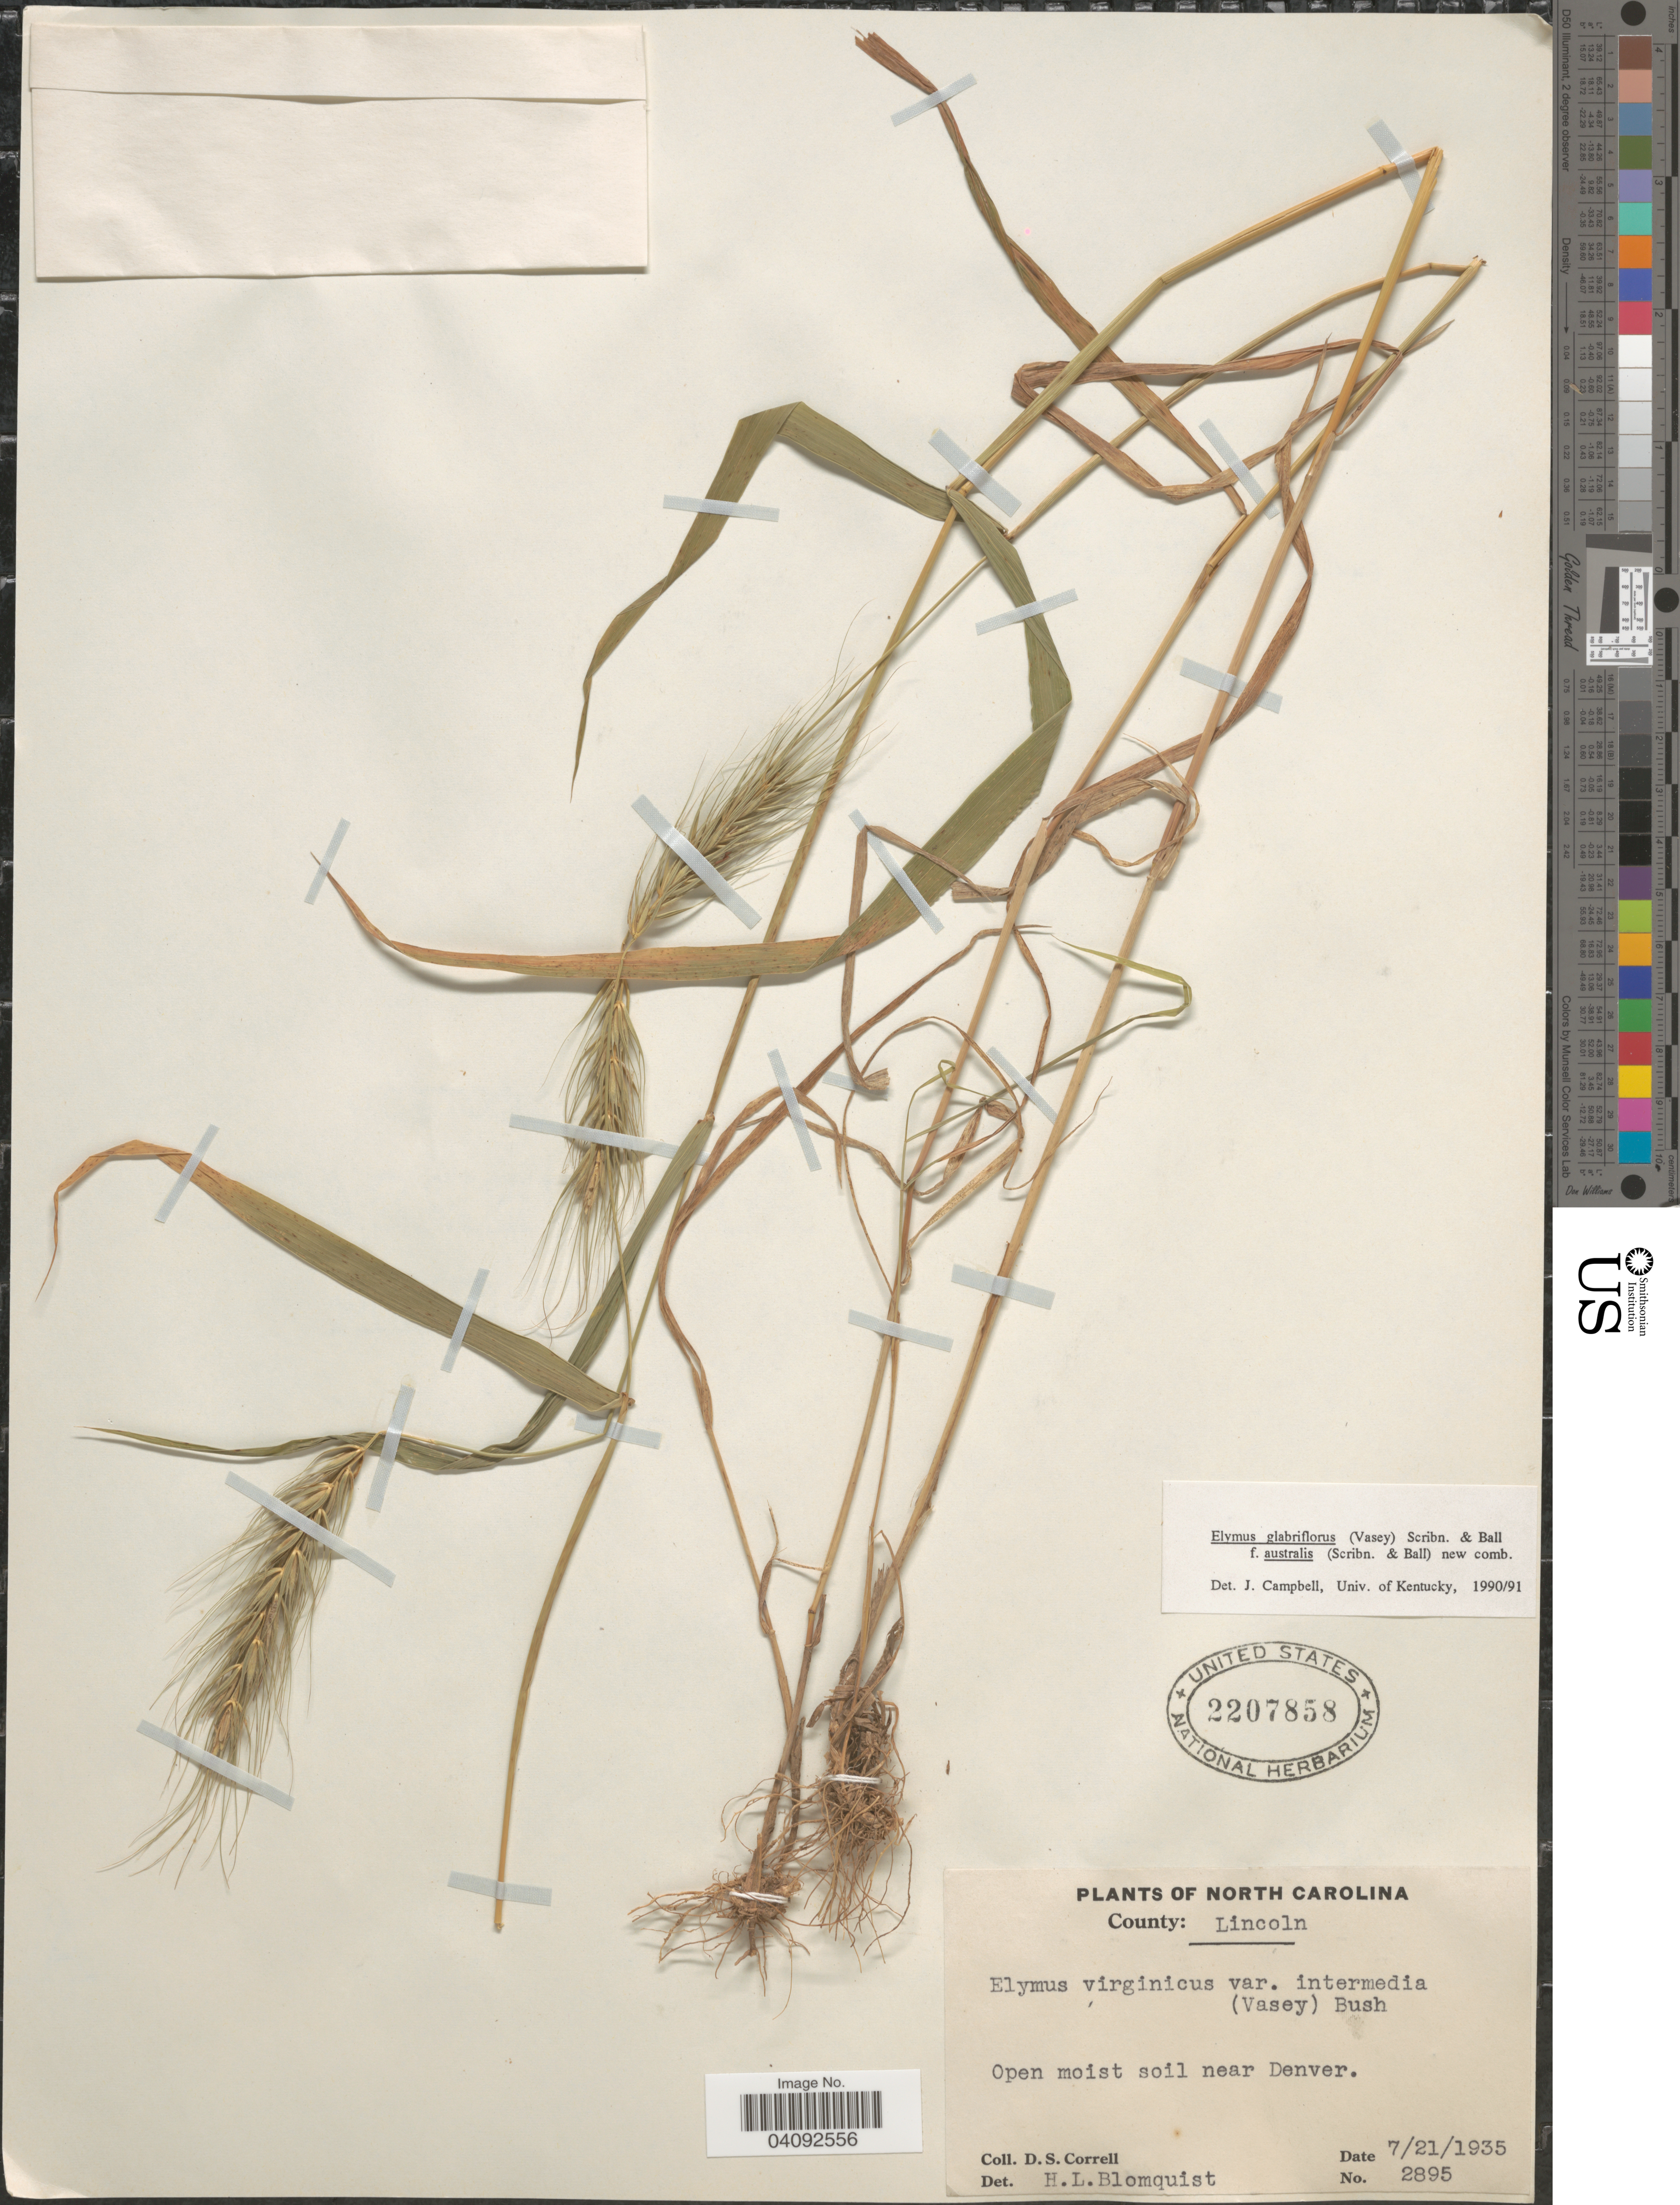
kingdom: Plantae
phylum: Tracheophyta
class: Liliopsida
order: Poales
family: Poaceae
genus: Elymus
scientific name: Elymus glabriflorus var. australis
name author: (Scribn. & C.R. Ball) J.J.N. Campb.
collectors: D. S. Correll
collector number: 2895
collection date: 1935-07-21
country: United States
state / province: North Carolina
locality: County: Lincoln. Open moist soil near Denver.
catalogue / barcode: US 2207858